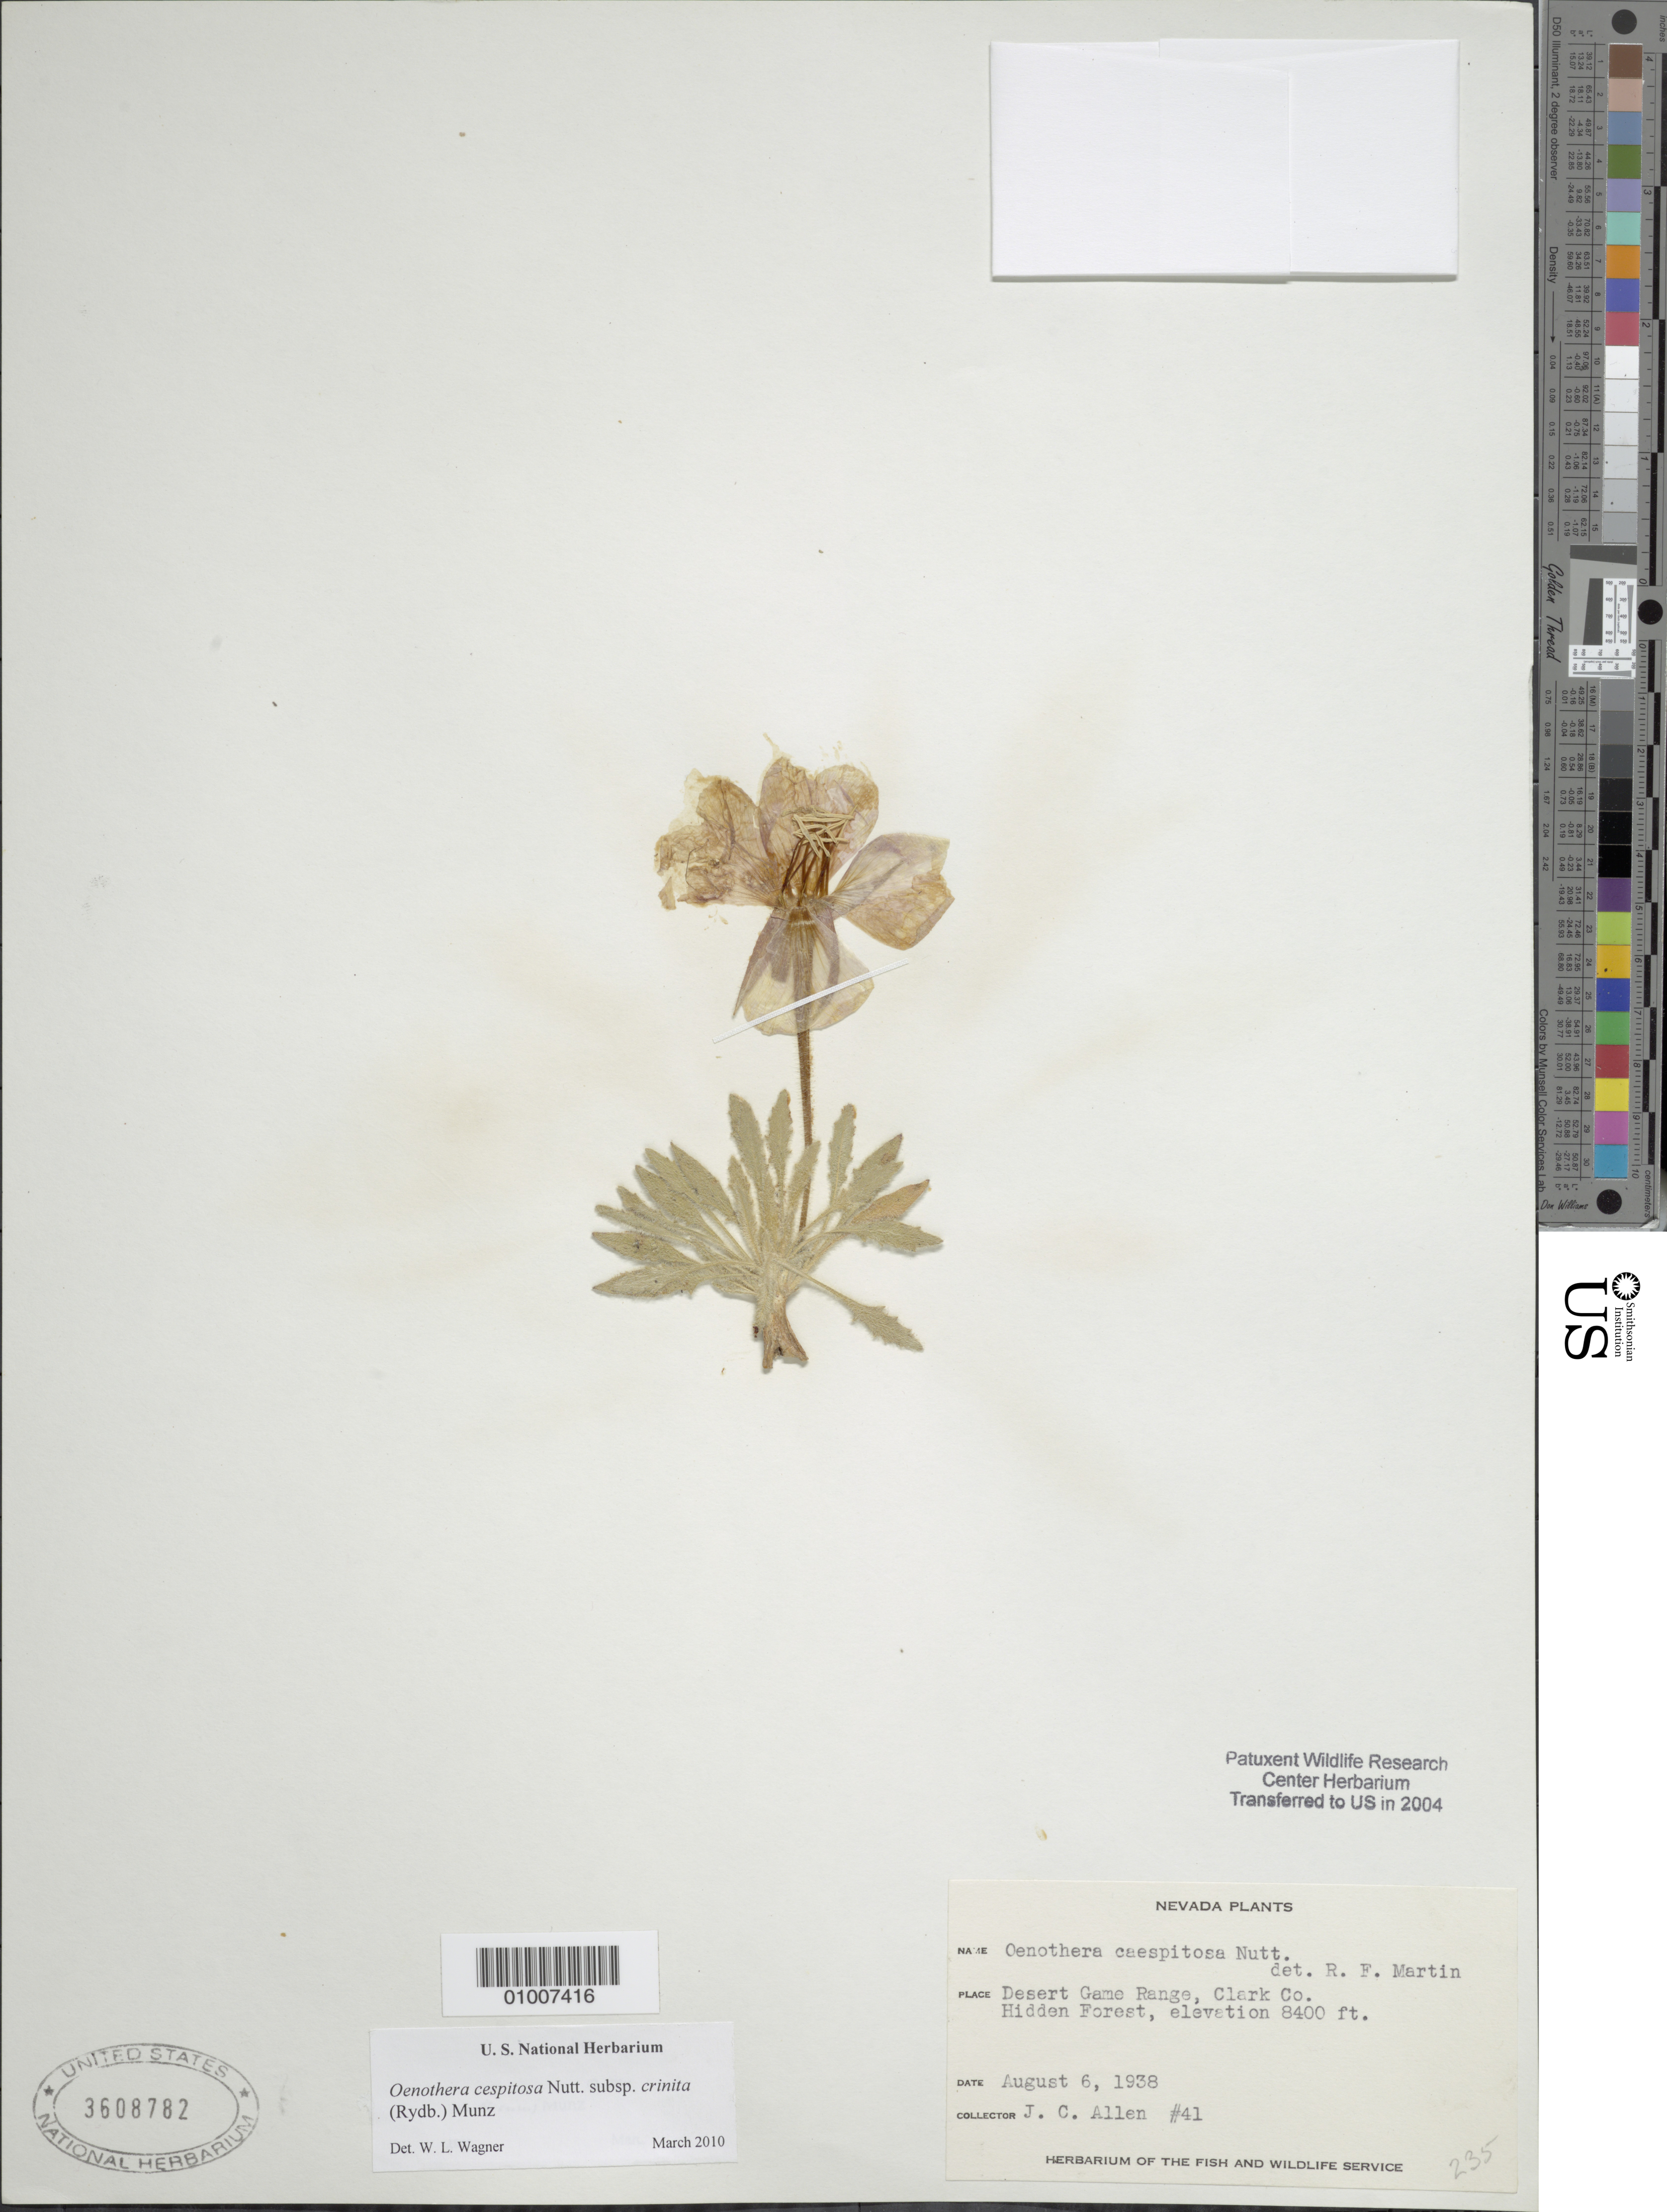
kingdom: Plantae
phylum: Tracheophyta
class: Magnoliopsida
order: Myrtales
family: Onagraceae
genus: Oenothera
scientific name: Oenothera cespitosa subsp. crinita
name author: (Rydb.) Munz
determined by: Wagner, W. L., (BOT), Smithsonian Institution - National Museum of Natural History (UNITED STATES)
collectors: J. C. Allen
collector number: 41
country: United States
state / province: Nevada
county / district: Clark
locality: Desert Game Range, Hidden Forest.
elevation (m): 2560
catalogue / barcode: US 3608782